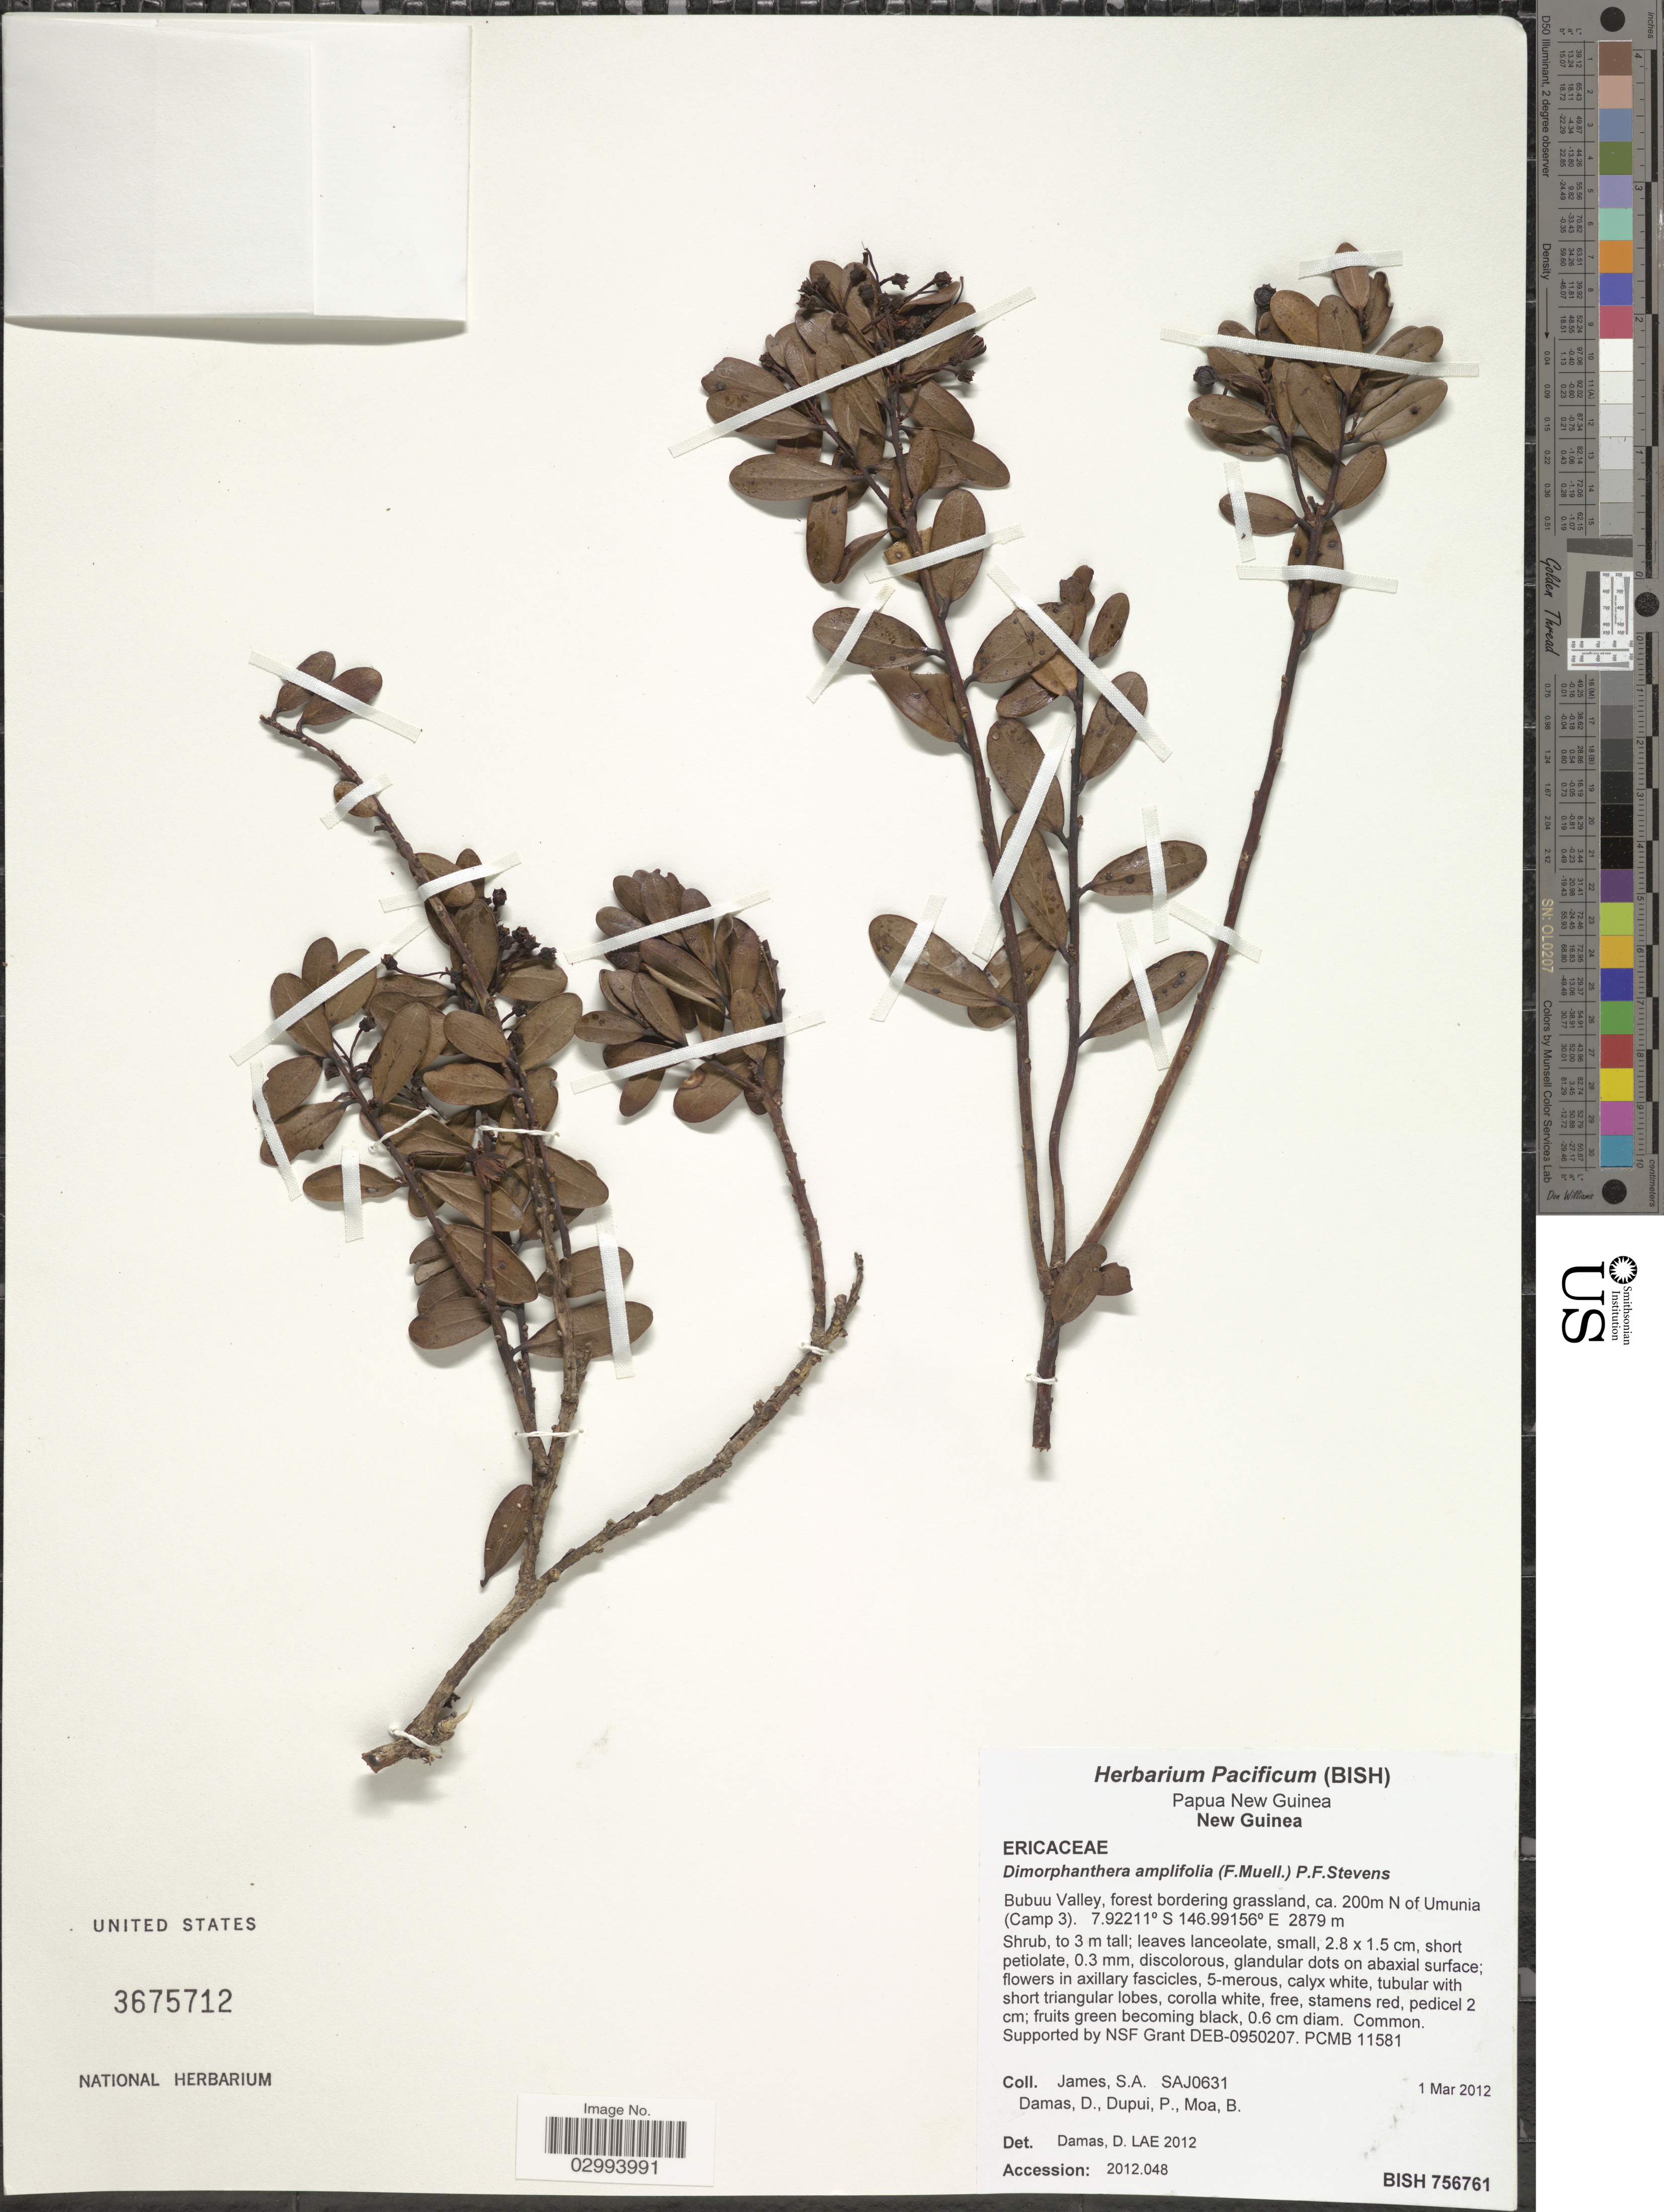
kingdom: Plantae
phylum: Tracheophyta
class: Magnoliopsida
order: Ericales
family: Ericaceae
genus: Dimorphanthera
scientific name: Dimorphanthera amplifolia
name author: (F. Muell.) P.F. Stevens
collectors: S. James, D. Damas, P. Dupui & B. Moa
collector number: SAJ0631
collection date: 2012-03-01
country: Papua New Guinea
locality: New Guinea. Bubuu Valley, forest bordering grassland, ca. 200m N of Umunia (Camp 3).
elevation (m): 2879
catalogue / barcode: US 3675712